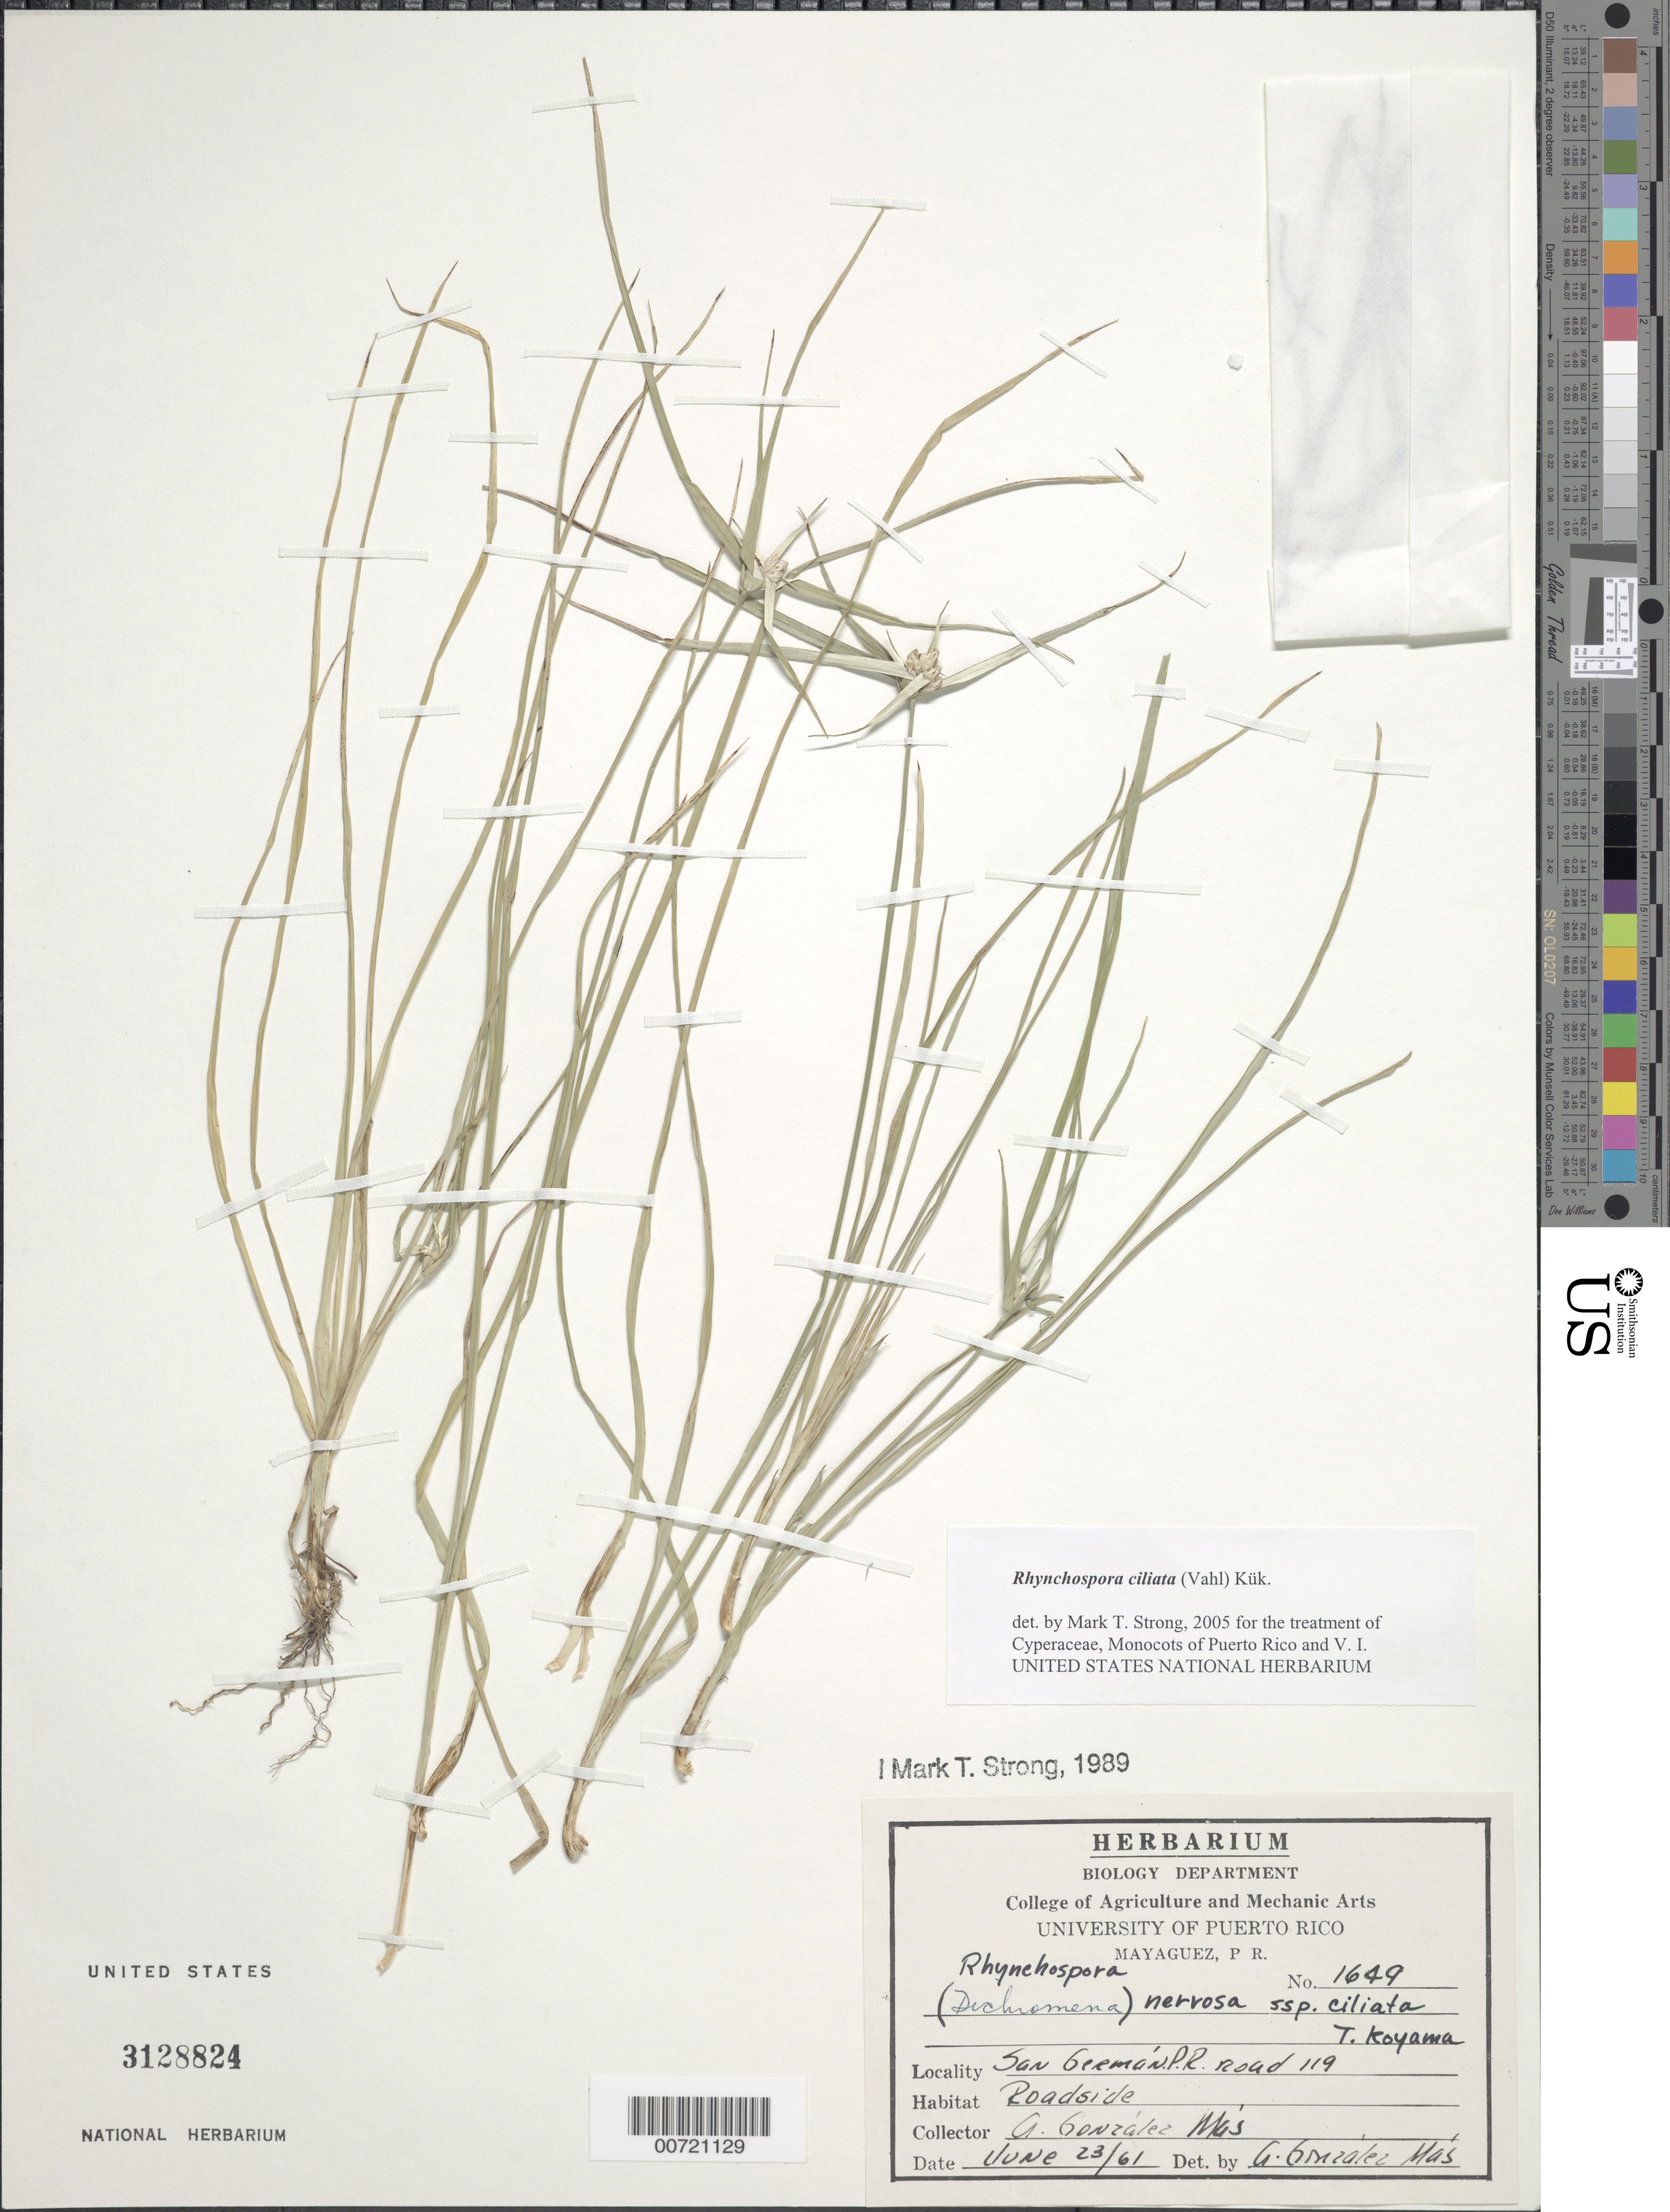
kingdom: Plantae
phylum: Tracheophyta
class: Liliopsida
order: Poales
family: Cyperaceae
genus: Rhynchospora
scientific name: Rhynchospora ciliata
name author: (G. Mey.) Kük.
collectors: A. González Más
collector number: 1649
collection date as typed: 23 Jun 1961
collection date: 1961-06-23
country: Puerto Rico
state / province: San Germán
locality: San German, road 119 to Maricao.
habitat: Roadside.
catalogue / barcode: US 3128824